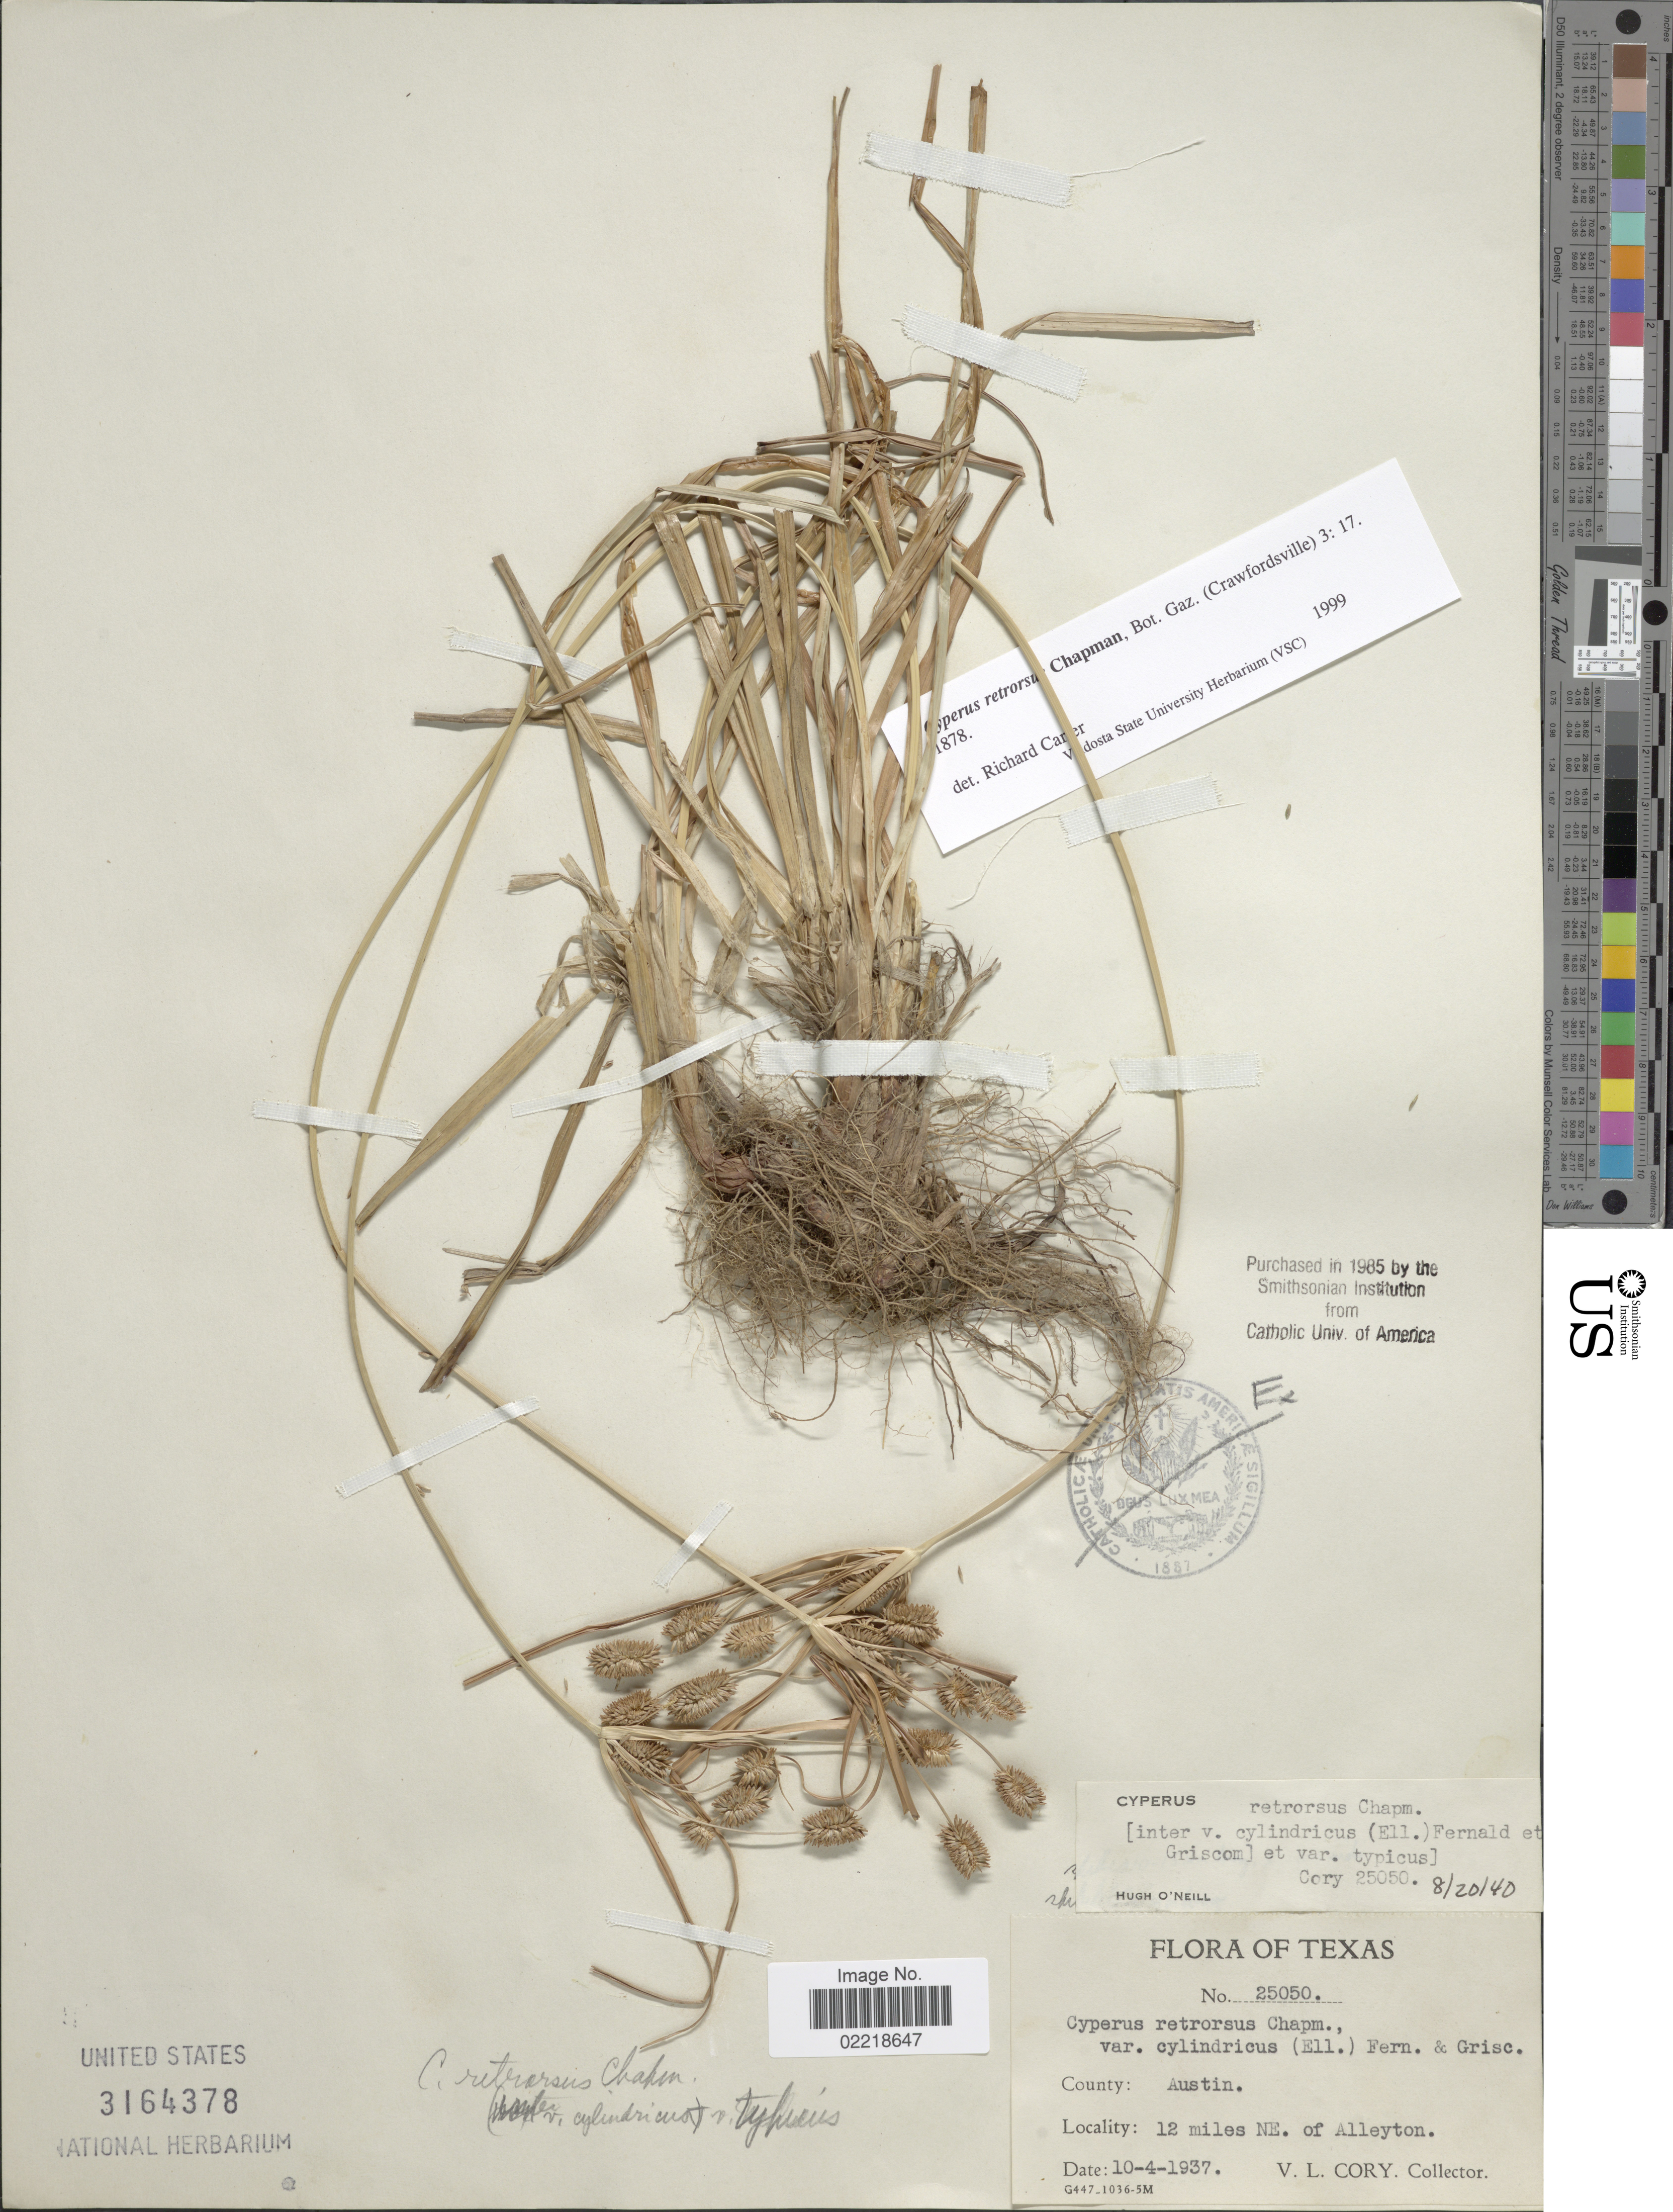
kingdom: Plantae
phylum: Tracheophyta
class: Liliopsida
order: Poales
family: Cyperaceae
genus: Cyperus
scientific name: Cyperus retrorsus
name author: Chapm.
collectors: V. Cory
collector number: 25050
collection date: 1937-10-04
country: United States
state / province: Texas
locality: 12 miles NE. of Alleyton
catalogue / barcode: US 3164378